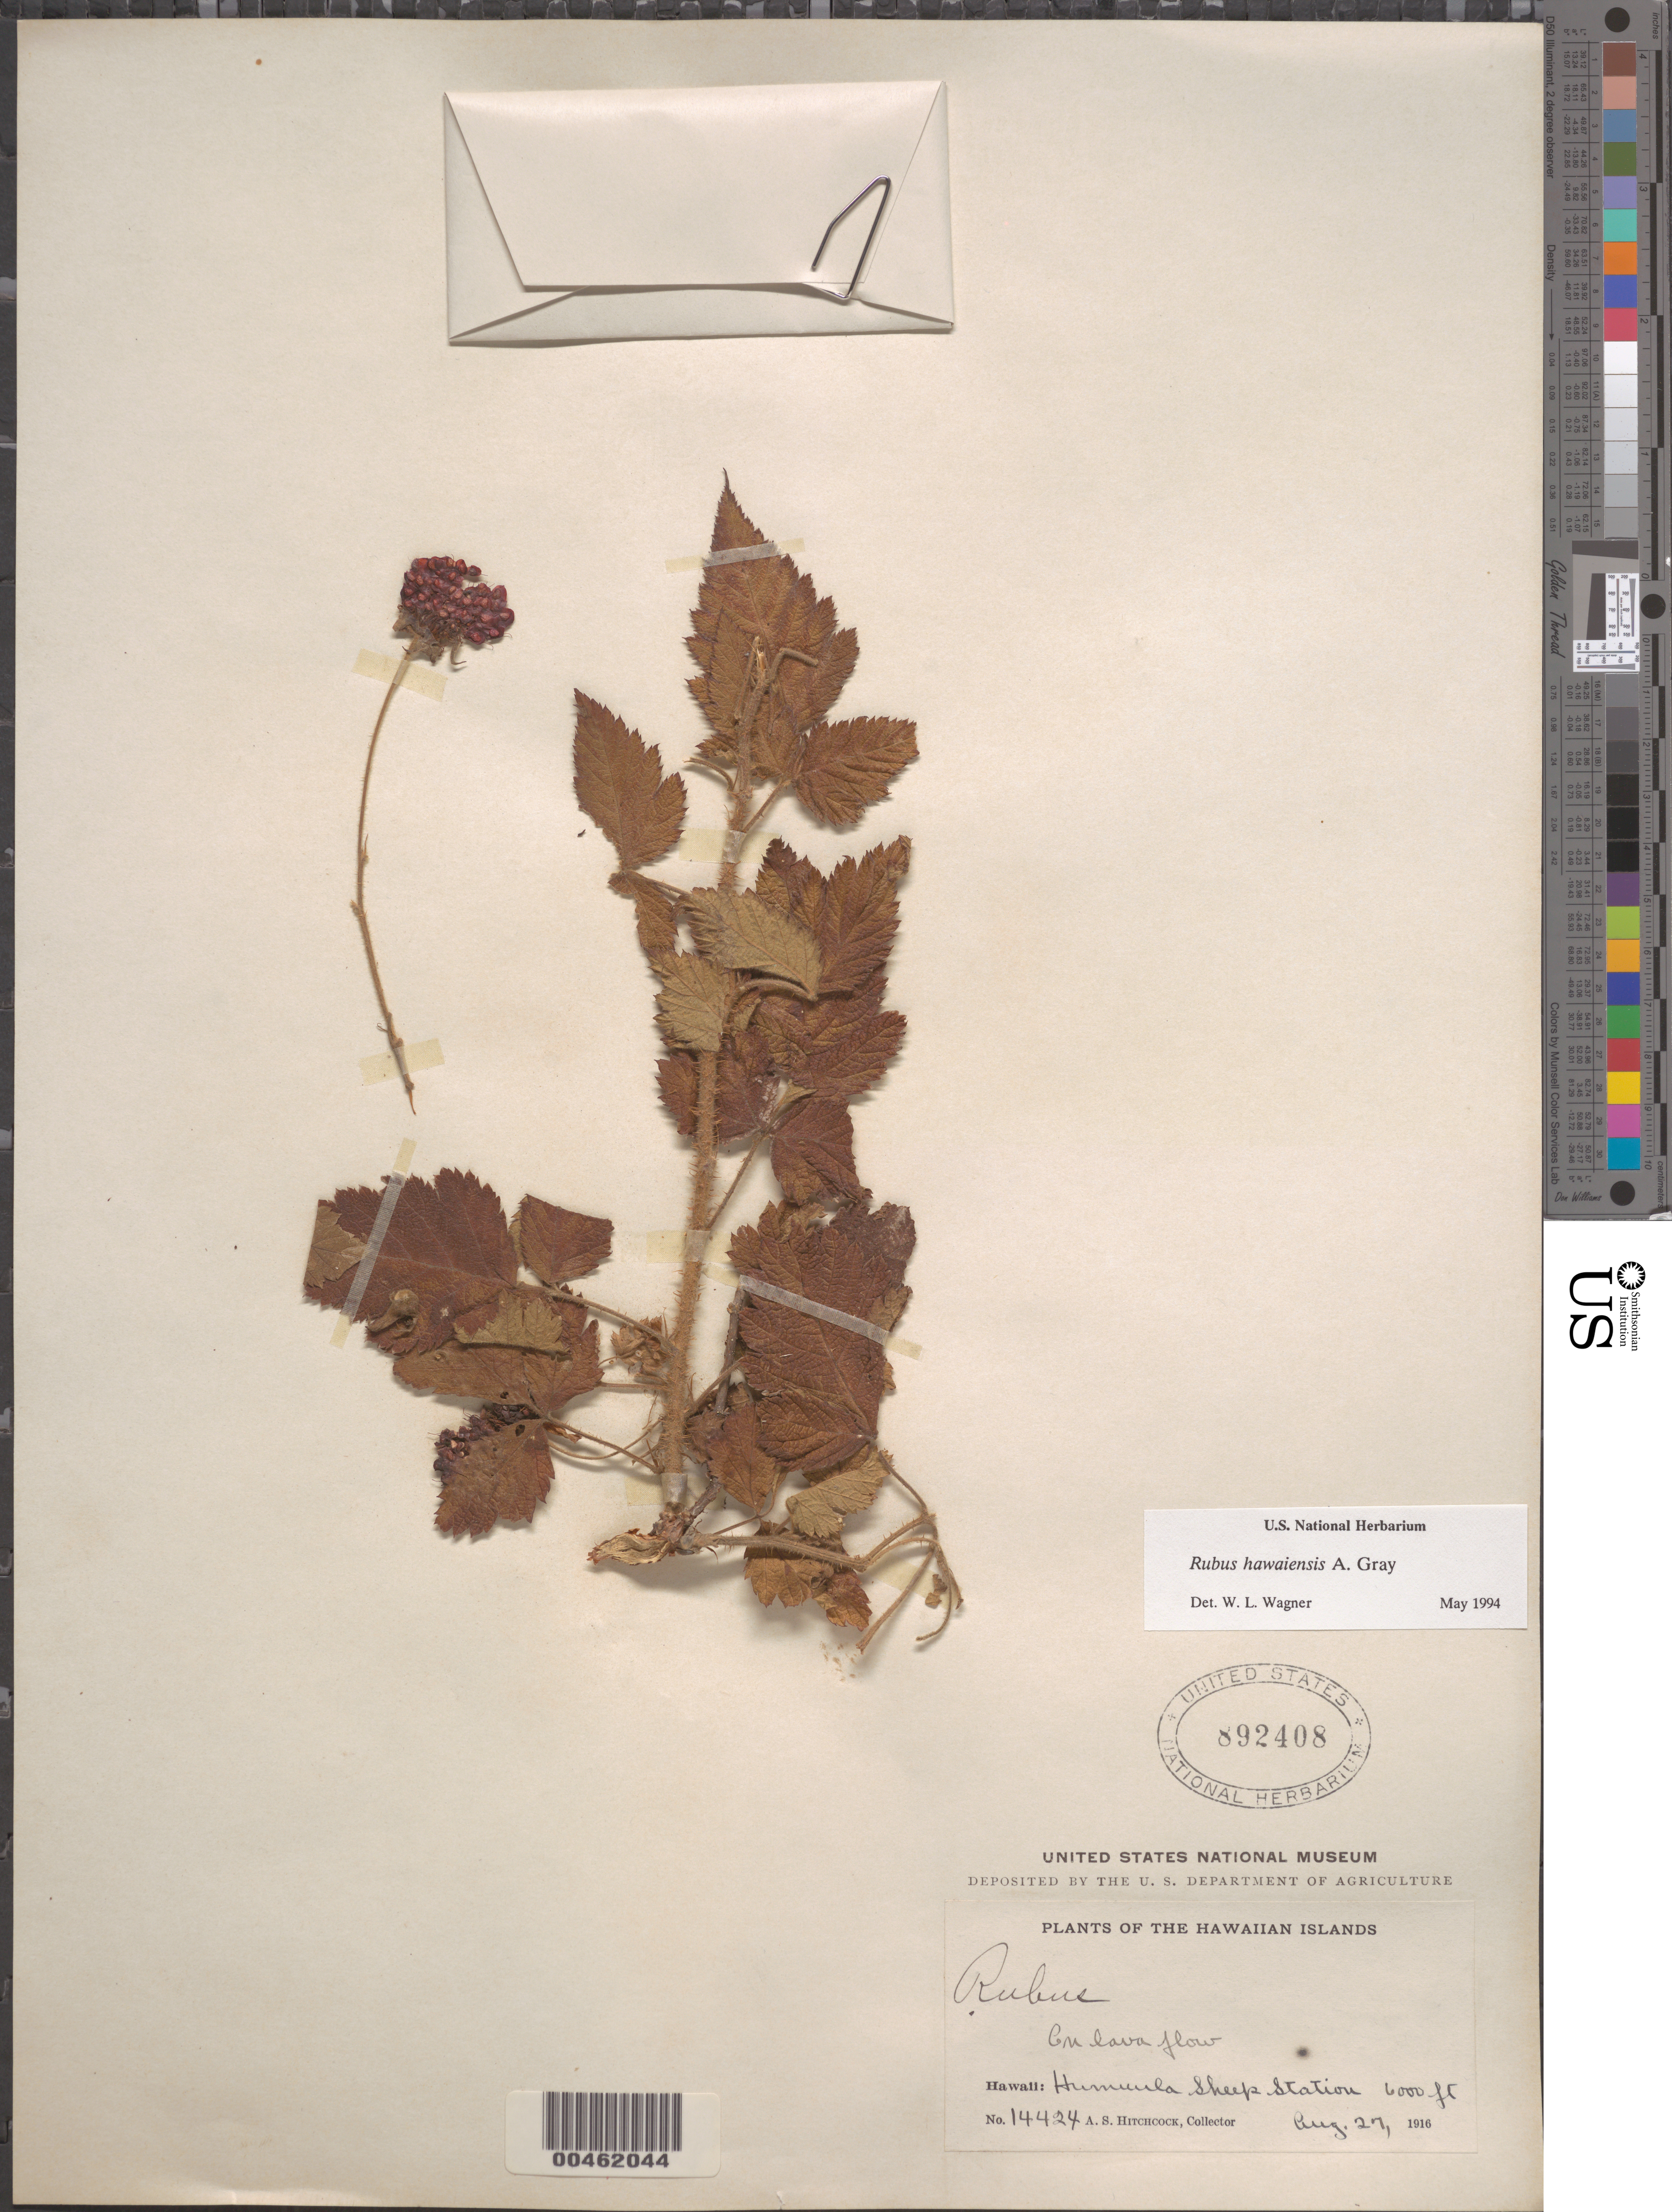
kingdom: Plantae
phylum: Tracheophyta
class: Magnoliopsida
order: Rosales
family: Rosaceae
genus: Rubus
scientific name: Rubus hawaiensis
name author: A. Gray in Wilkes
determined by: Wagner, W. L., (BOT), Smithsonian Institution - National Museum of Natural History (UNITED STATES)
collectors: A. S. Hitchcock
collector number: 14424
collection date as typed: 27 Aug 1916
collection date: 1916-08-27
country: United States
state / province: Hawaii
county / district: Hawaii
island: Hawaii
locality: Humuula Sheep Station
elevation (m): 1829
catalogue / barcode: US 892408